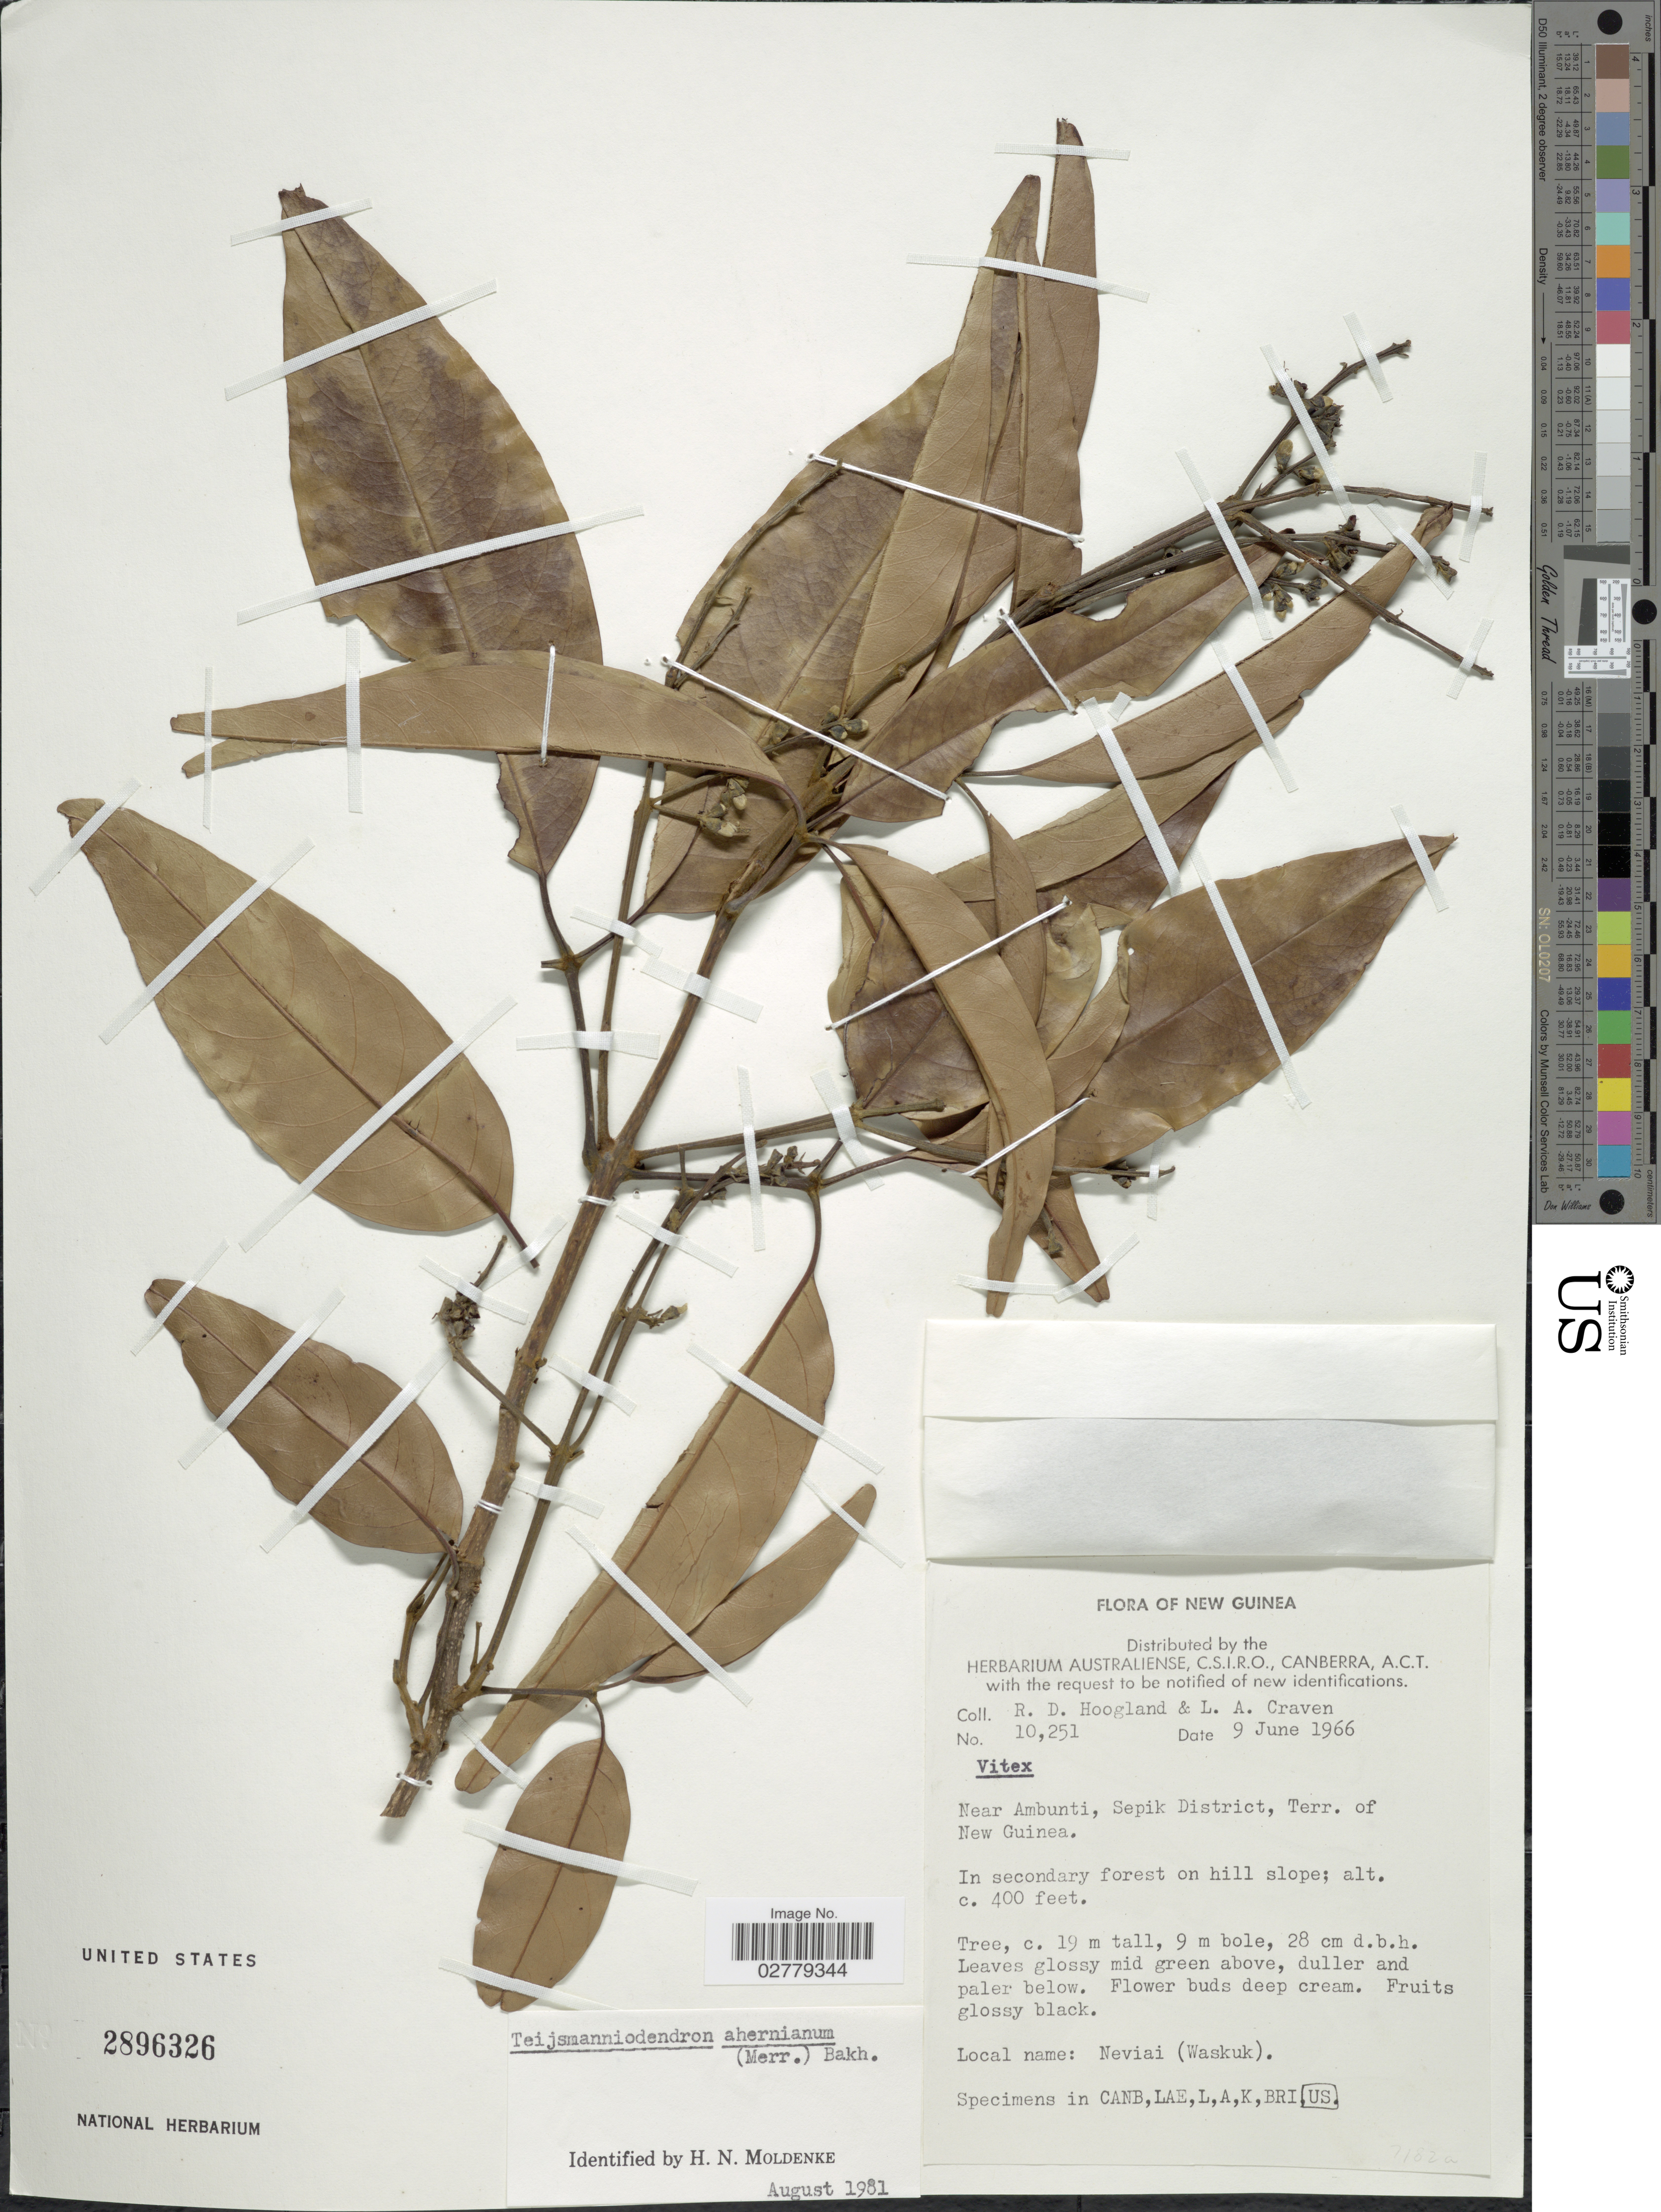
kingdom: Plantae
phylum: Tracheophyta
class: Magnoliopsida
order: Lamiales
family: Lamiaceae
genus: Teijsmanniodendron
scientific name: Teijsmanniodendron ahernianum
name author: (Merr.) Bakh.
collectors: R. D. Hoogland & L. A. Craven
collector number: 10251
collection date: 1966-06-09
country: Papua New Guinea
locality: New Guinea. Near Ambunti, Sepik District, Terr. of New Guinea. In secondary forest on hill slope.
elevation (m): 1219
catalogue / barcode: US 2896326